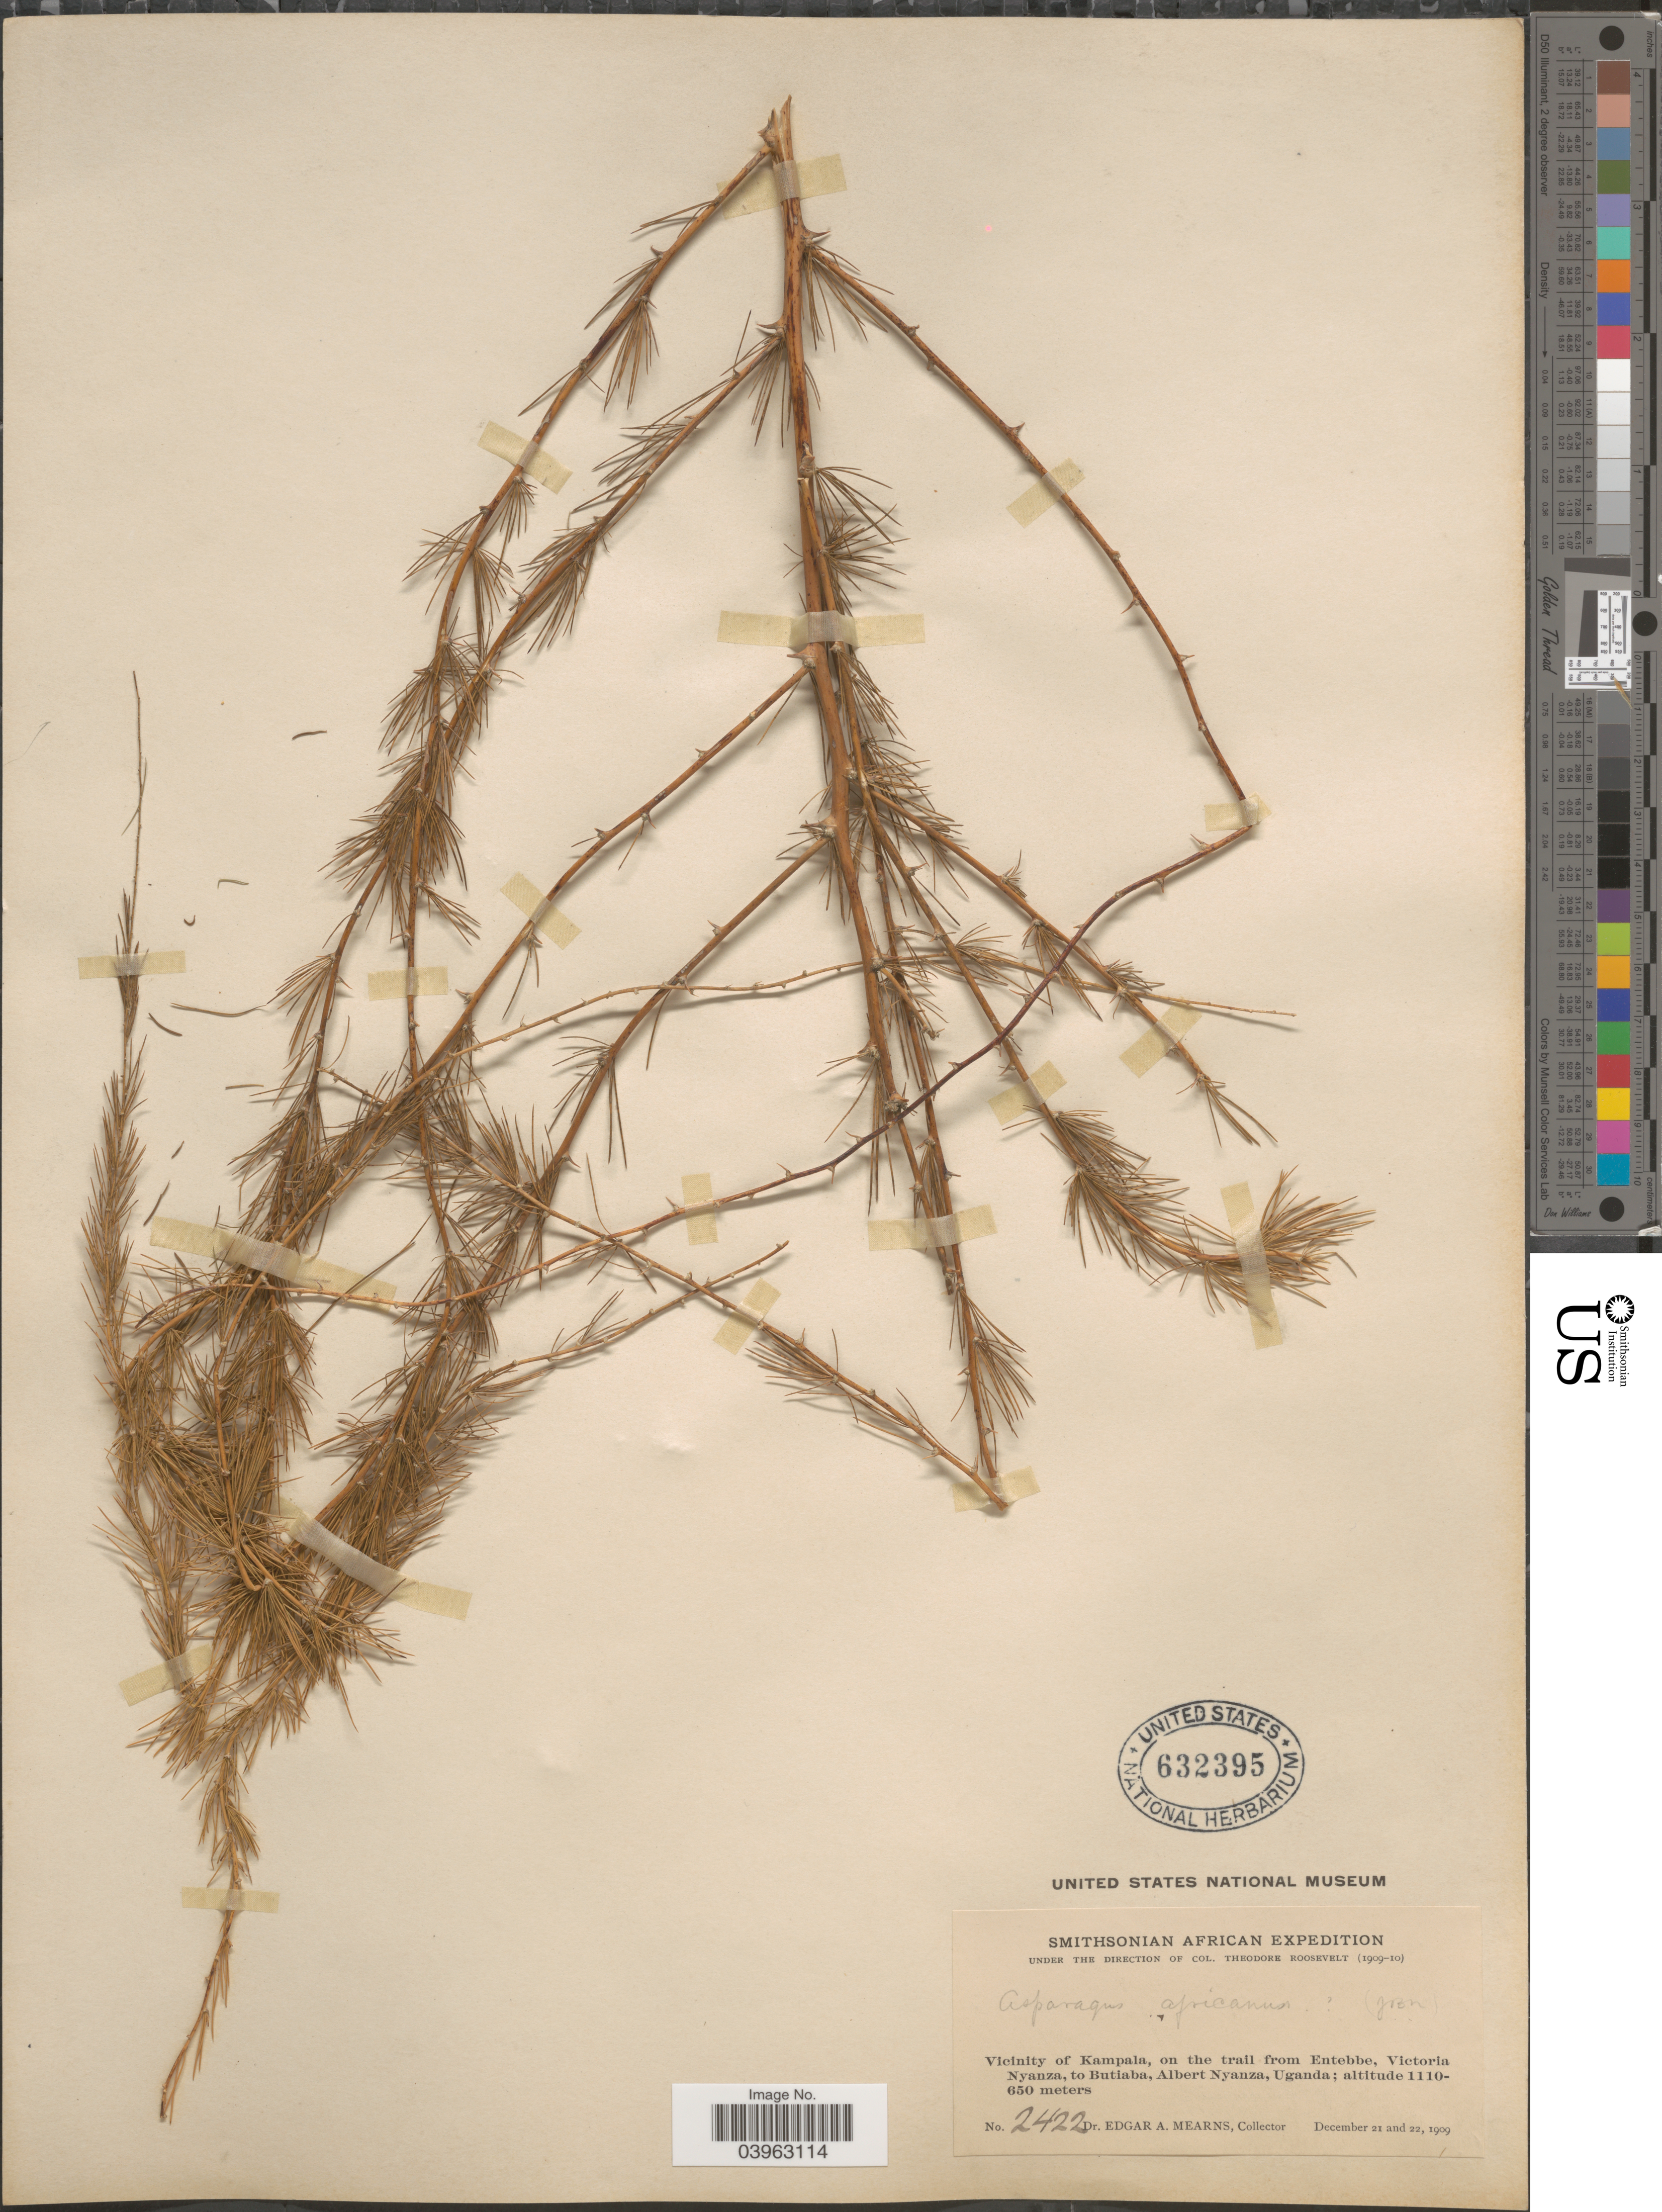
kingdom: Plantae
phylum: Tracheophyta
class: Liliopsida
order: Asparagales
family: Asparagaceae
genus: Asparagus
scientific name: Asparagus africanus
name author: Lam.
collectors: E. A. Mearns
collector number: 2422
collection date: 1909-12-21/1909-12-22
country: Uganda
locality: Vicinity of Kampala, on the trail from Entebbe, Victoria Nyanza, to Butiaba, Albert Nyanza.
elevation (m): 650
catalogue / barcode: US 632395